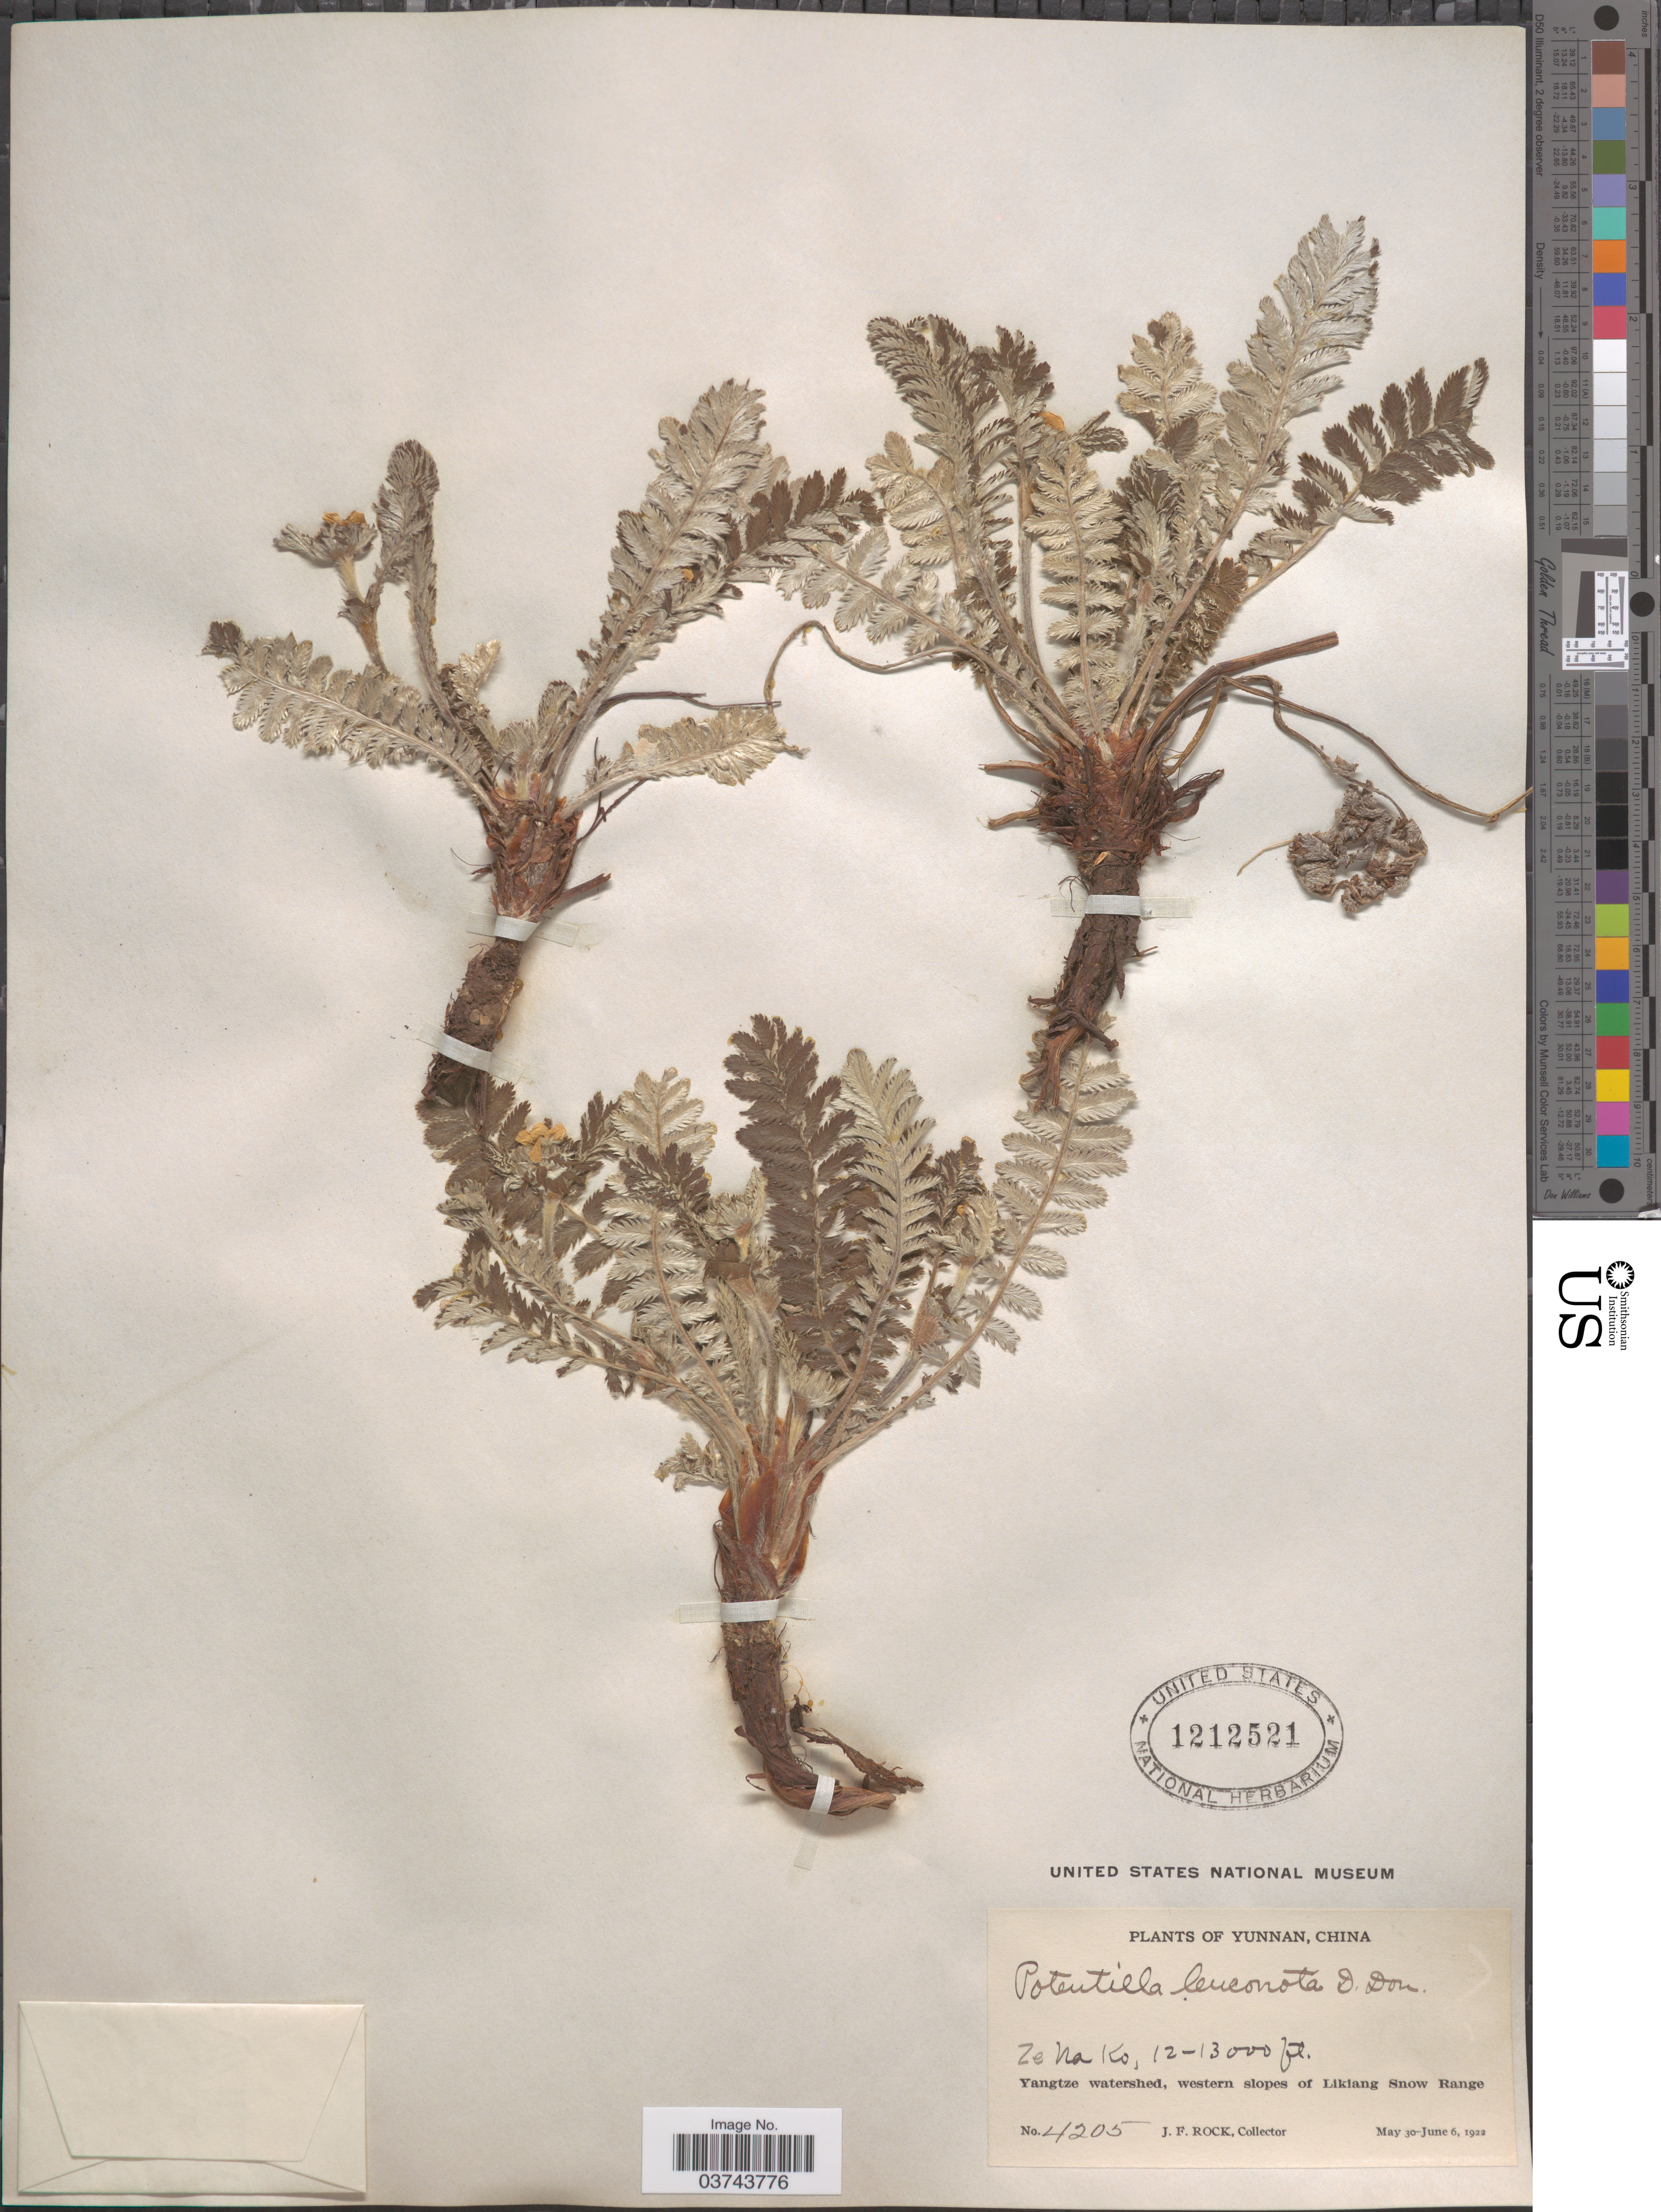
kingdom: Plantae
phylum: Tracheophyta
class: Magnoliopsida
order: Rosales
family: Rosaceae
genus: Potentilla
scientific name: Potentilla leuconota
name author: D. Don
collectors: J. Rock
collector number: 4205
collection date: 1922-05-30/1922-06-06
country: China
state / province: Yunnan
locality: Ze Na Ko. Yangtze watershed, western slopes of Likiang Snow Range.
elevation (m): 3658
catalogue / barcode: US 1212521